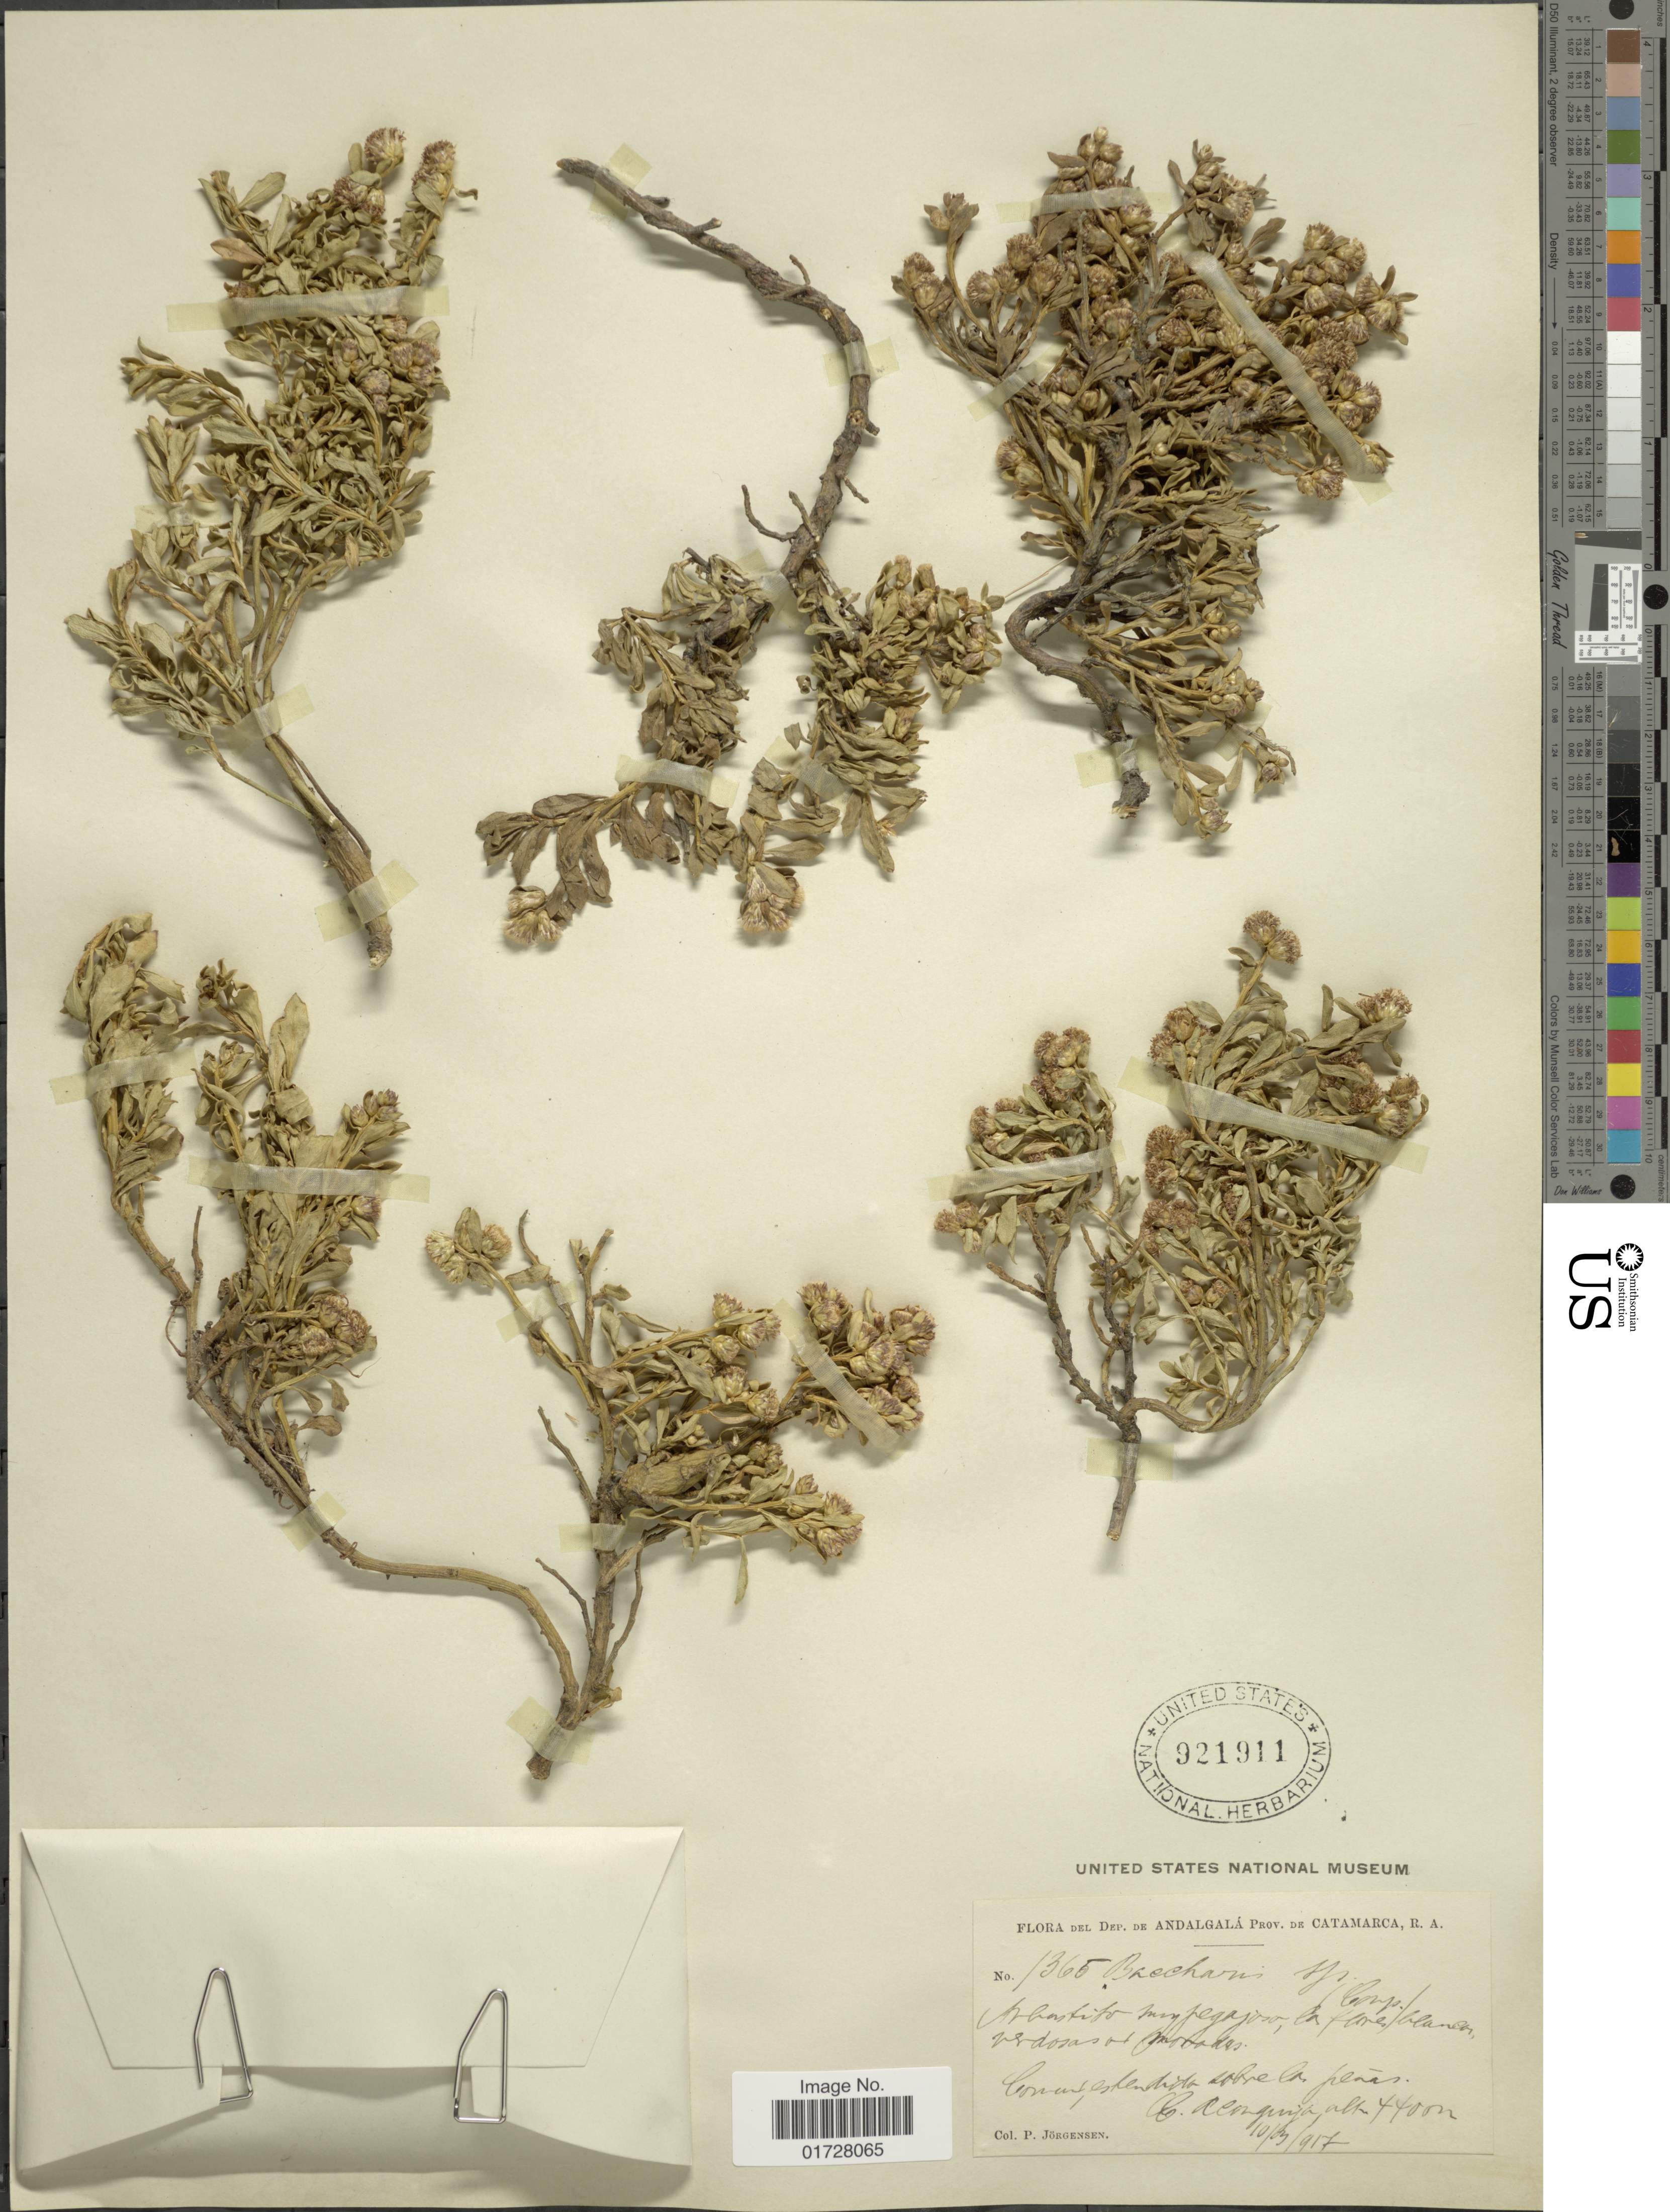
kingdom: Plantae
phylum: Tracheophyta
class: Magnoliopsida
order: Asterales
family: Asteraceae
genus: Baccharis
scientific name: Baccharis sp.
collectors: P. Jörgensen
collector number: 1365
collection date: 1917-03-10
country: Argentina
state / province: Catamarca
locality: Dep. de Andalgala, C. Aconquija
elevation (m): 4400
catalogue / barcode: US 921911